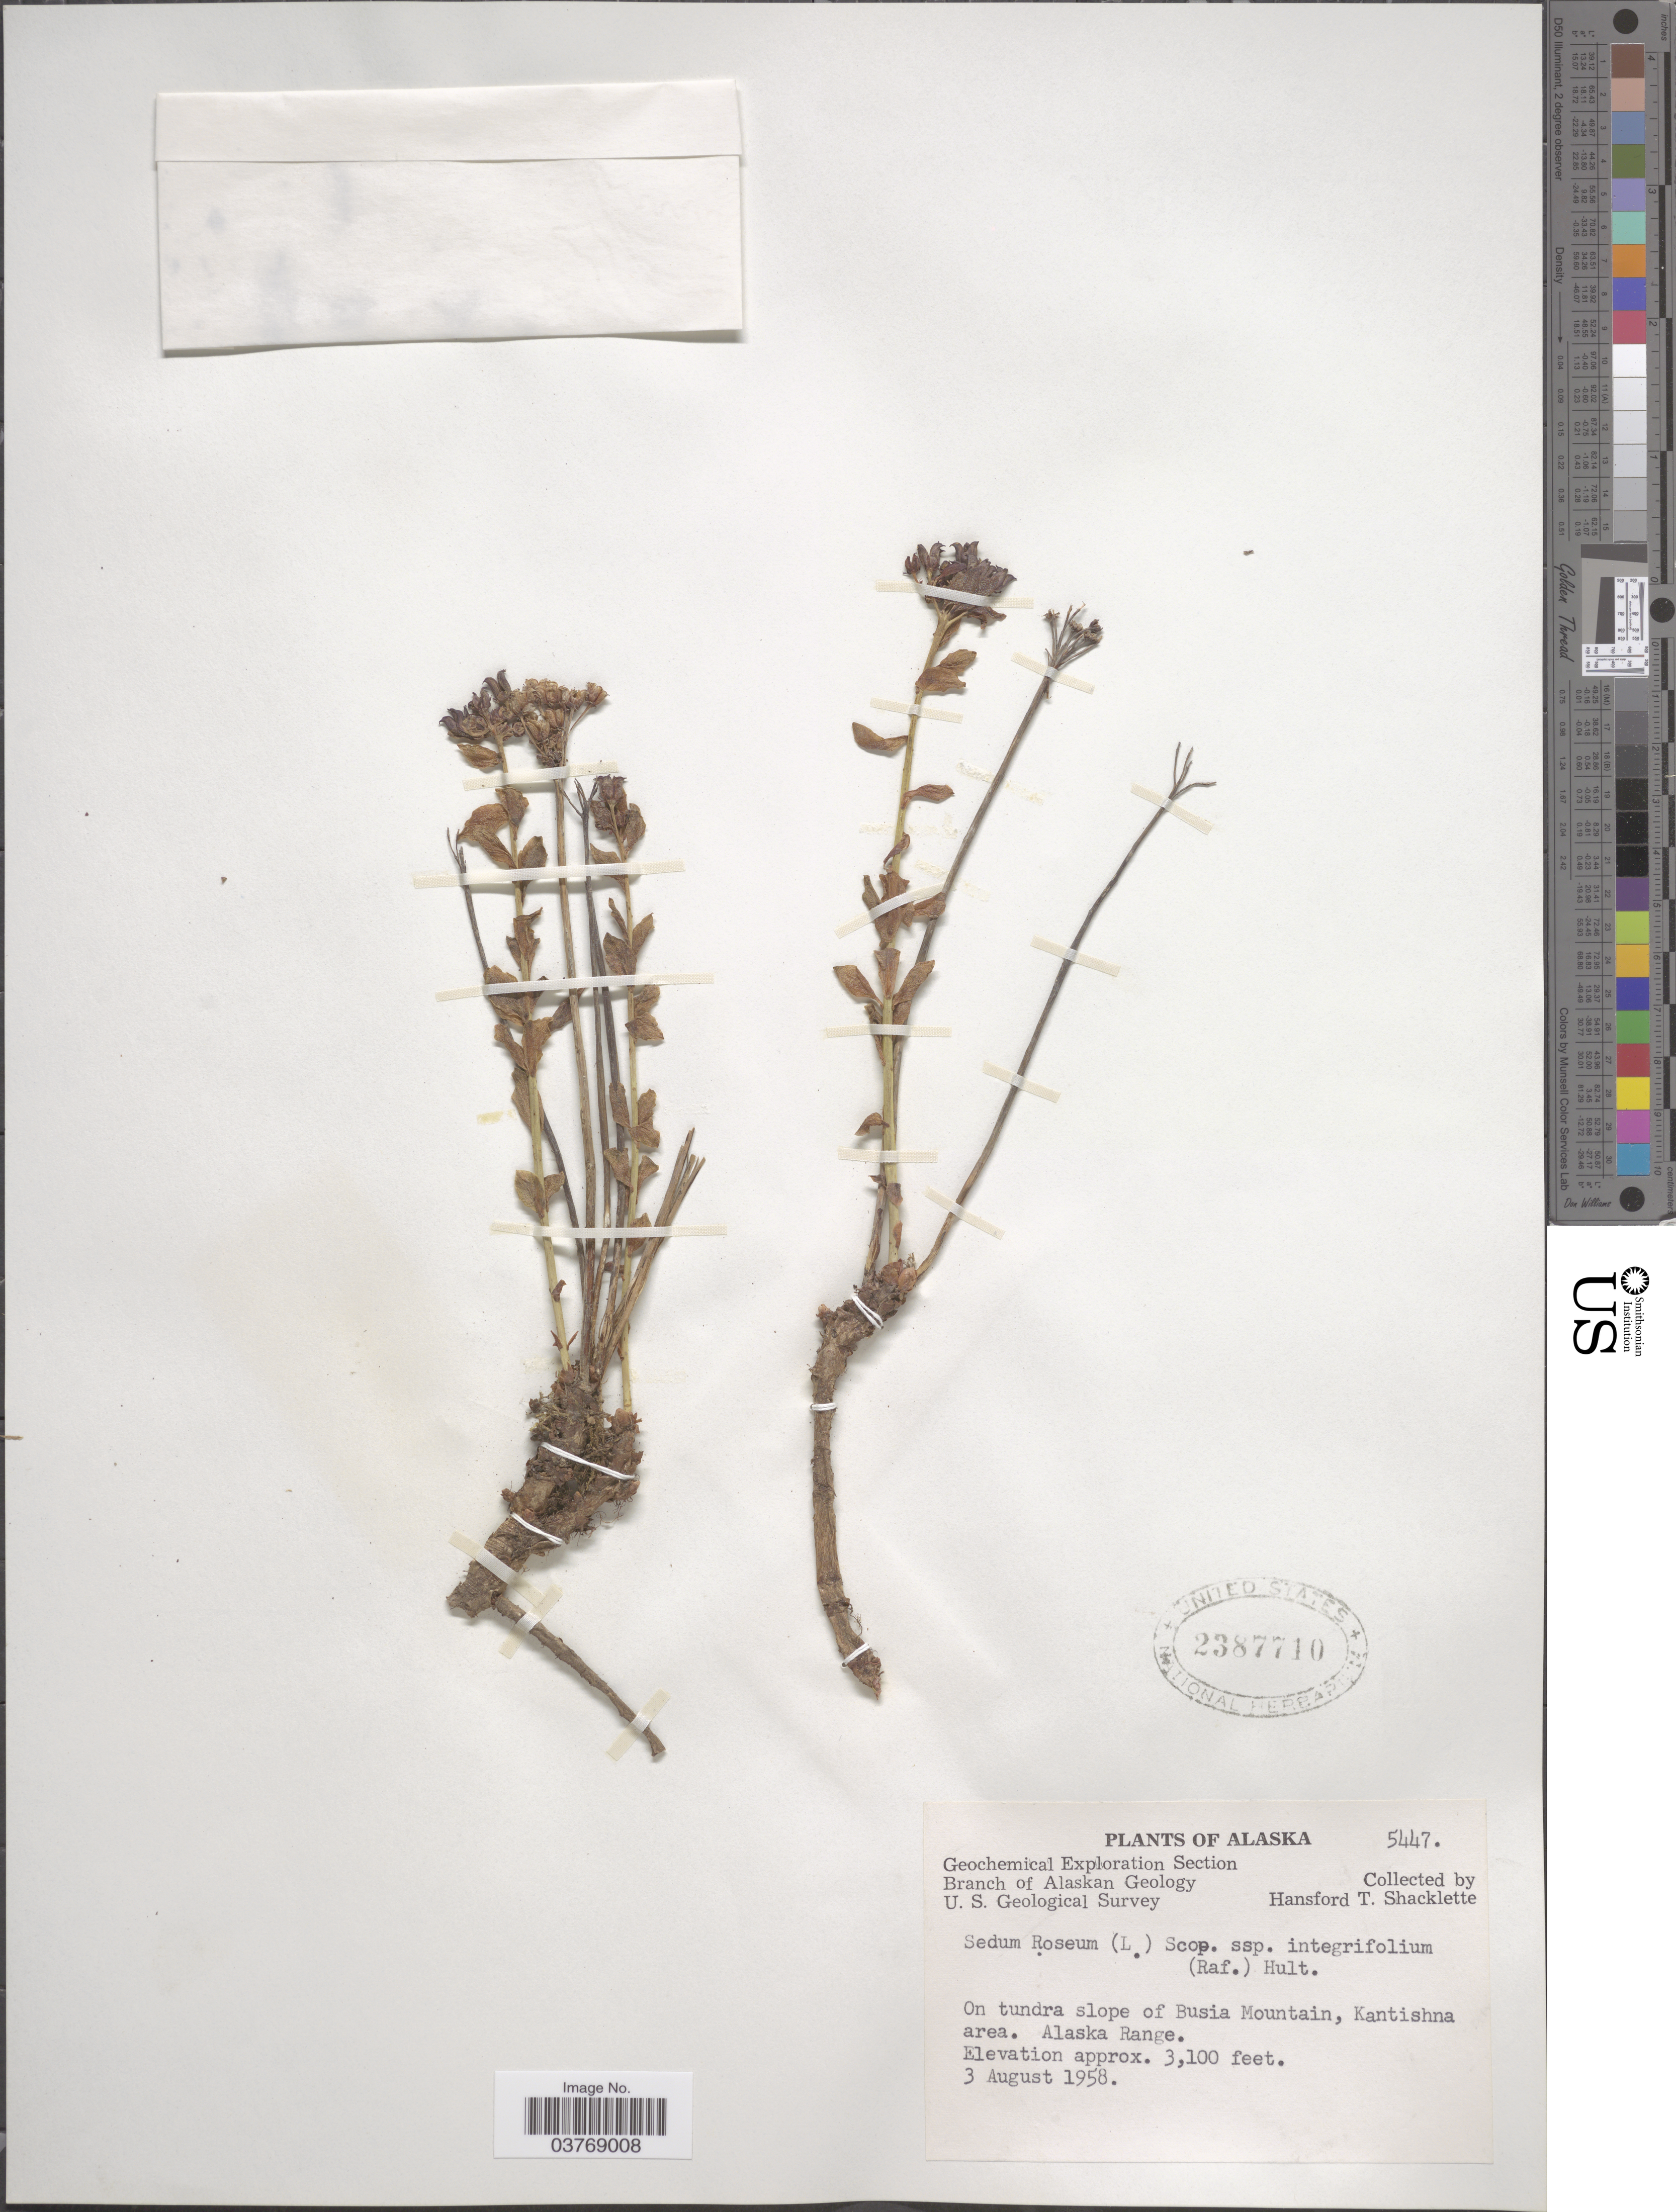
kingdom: Plantae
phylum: Tracheophyta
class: Magnoliopsida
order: Saxifragales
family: Crassulaceae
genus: Rhodiola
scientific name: Rhodiola integrifolia subsp. integrifolia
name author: Raf.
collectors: H. Shacklette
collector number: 5447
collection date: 1958-08-03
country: United States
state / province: Alaska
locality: On tundra slope of Busia Mountain, Kantishna area. Alaska Range.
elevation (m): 945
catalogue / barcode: US 2387710